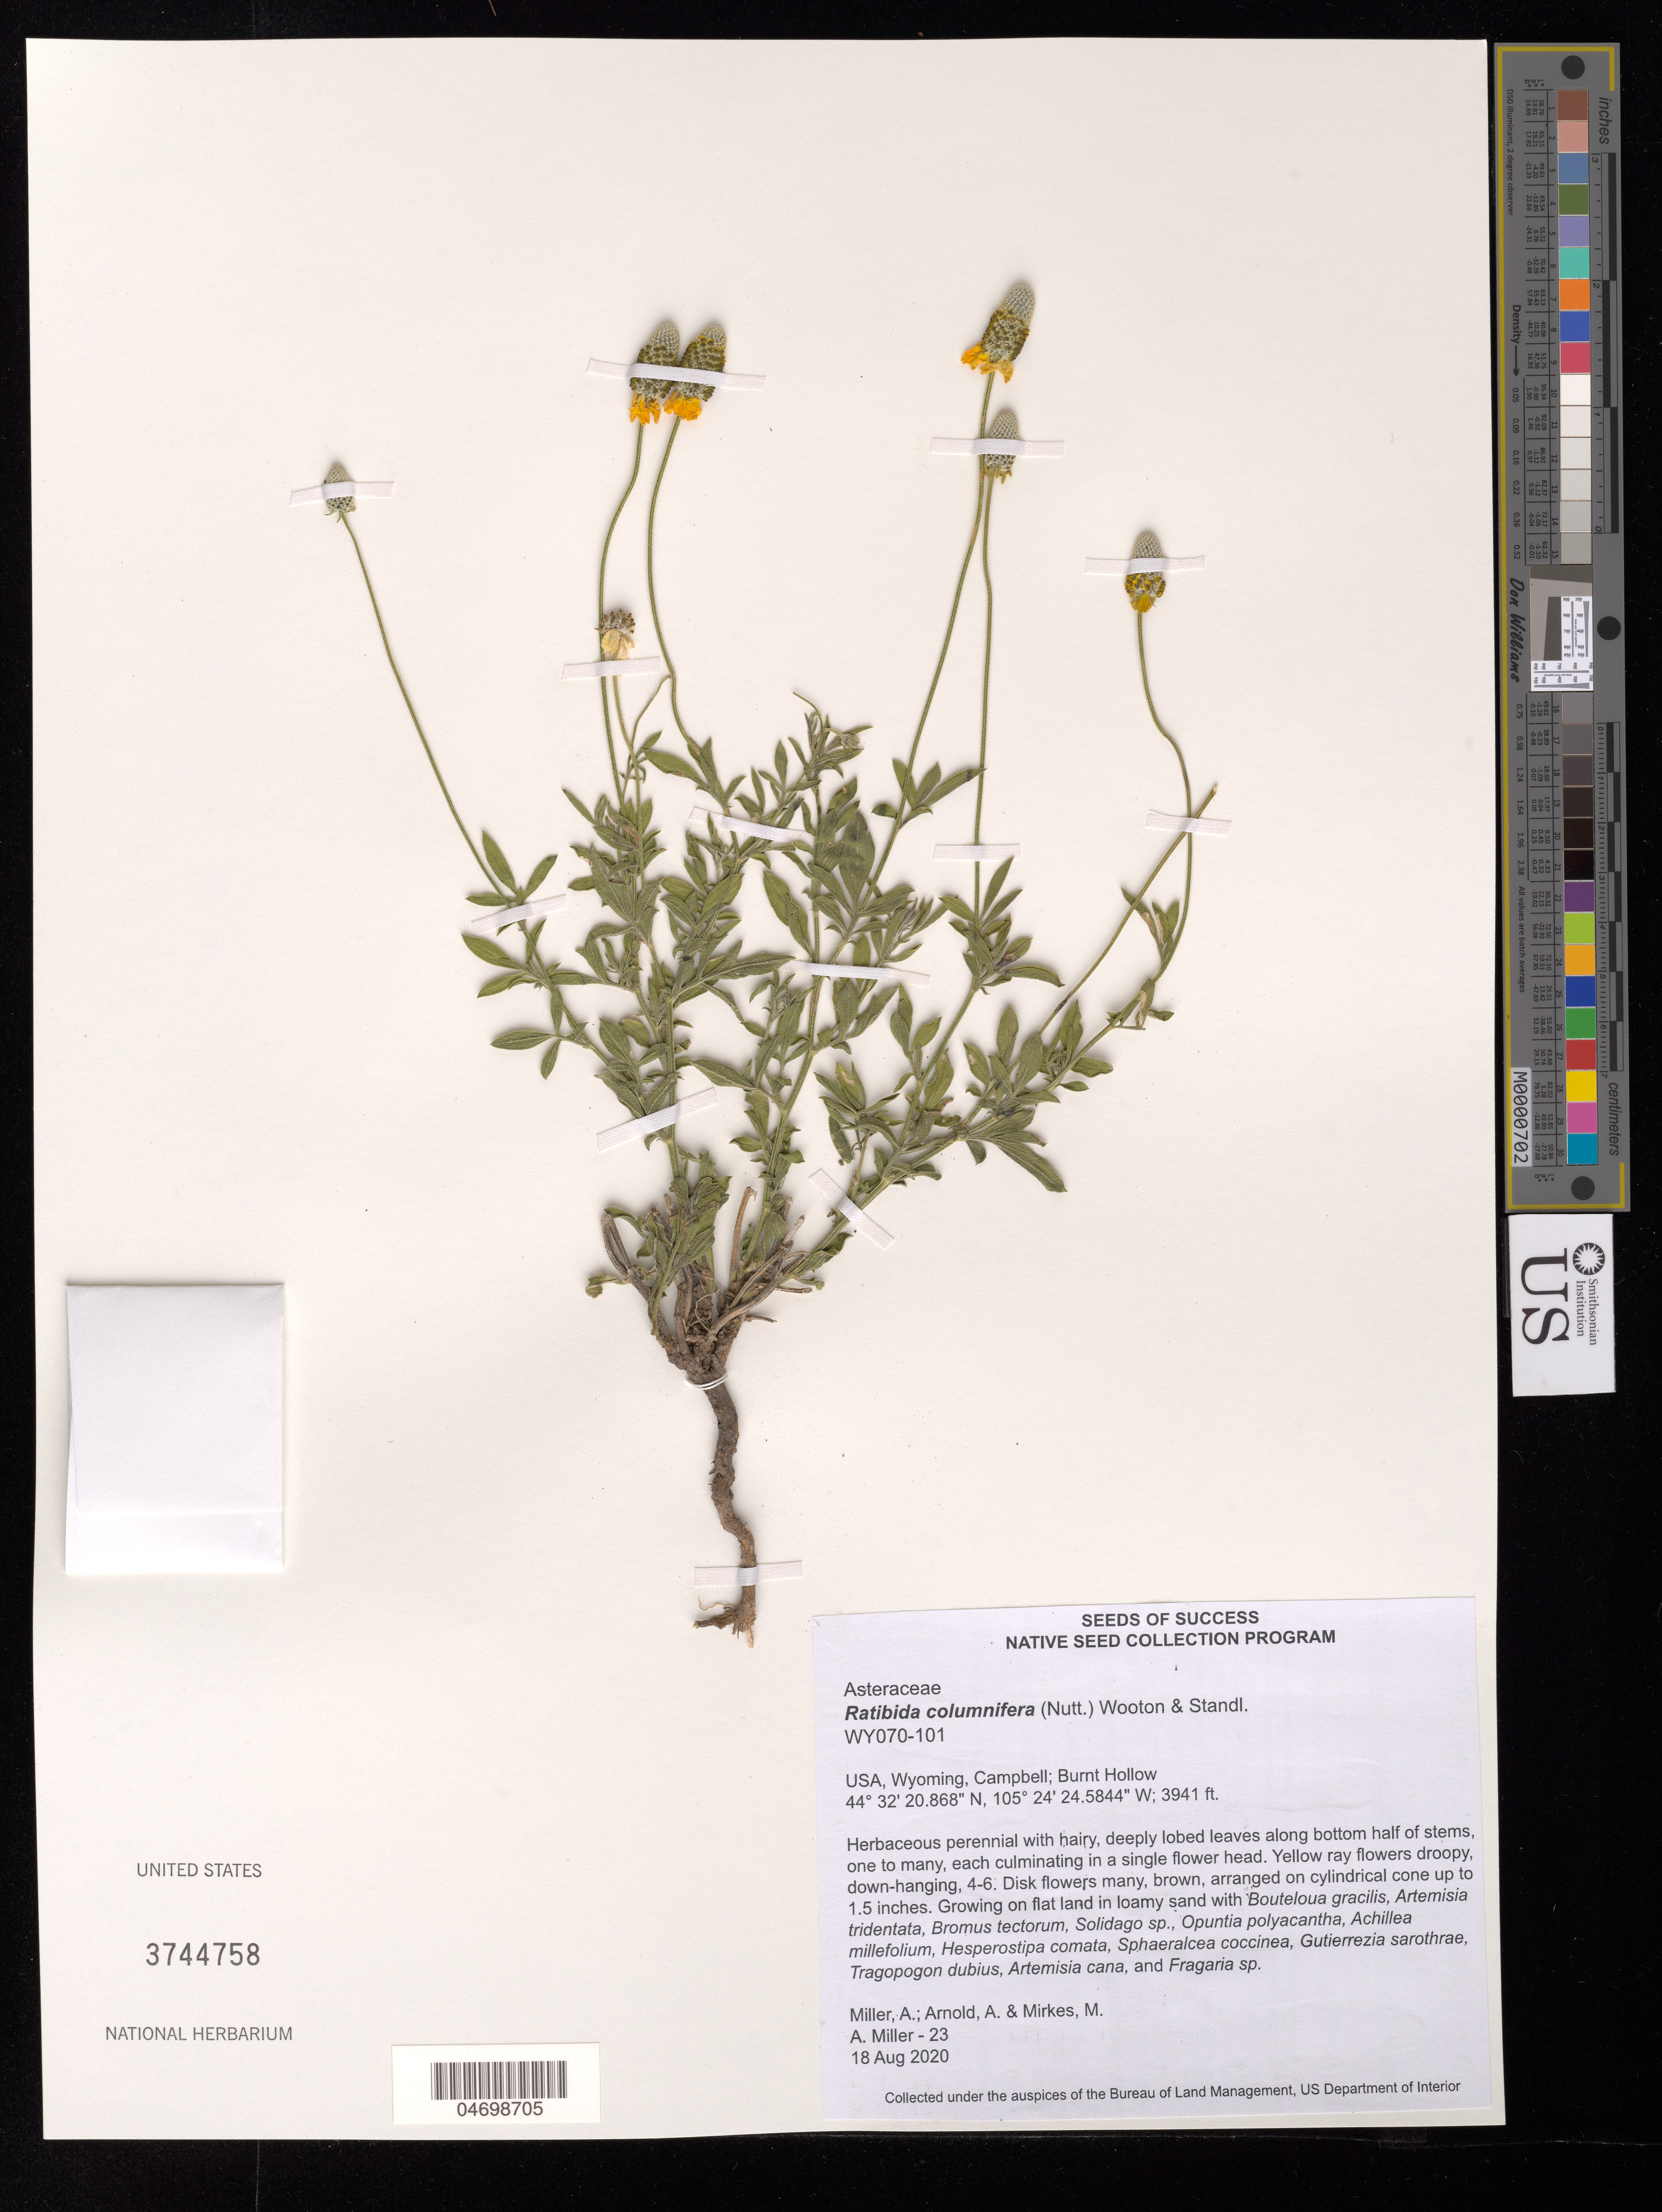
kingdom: Plantae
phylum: Tracheophyta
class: Magnoliopsida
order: Asterales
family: Asteraceae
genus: Ratibida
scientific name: Ratibida columnifera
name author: (Nutt.) Wooton & Standl.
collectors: A. Miller, A. Arnold & M. Mirkes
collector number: WY070-101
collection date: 2020-08-18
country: United States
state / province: Wyoming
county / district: Campbell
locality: Burnt Hollow.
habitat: Flat land, loamy sand soils. With Opuntia polycantha, Artemisia tridentata, Bromus tectorum, etc.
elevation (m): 1201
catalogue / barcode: US 3744758